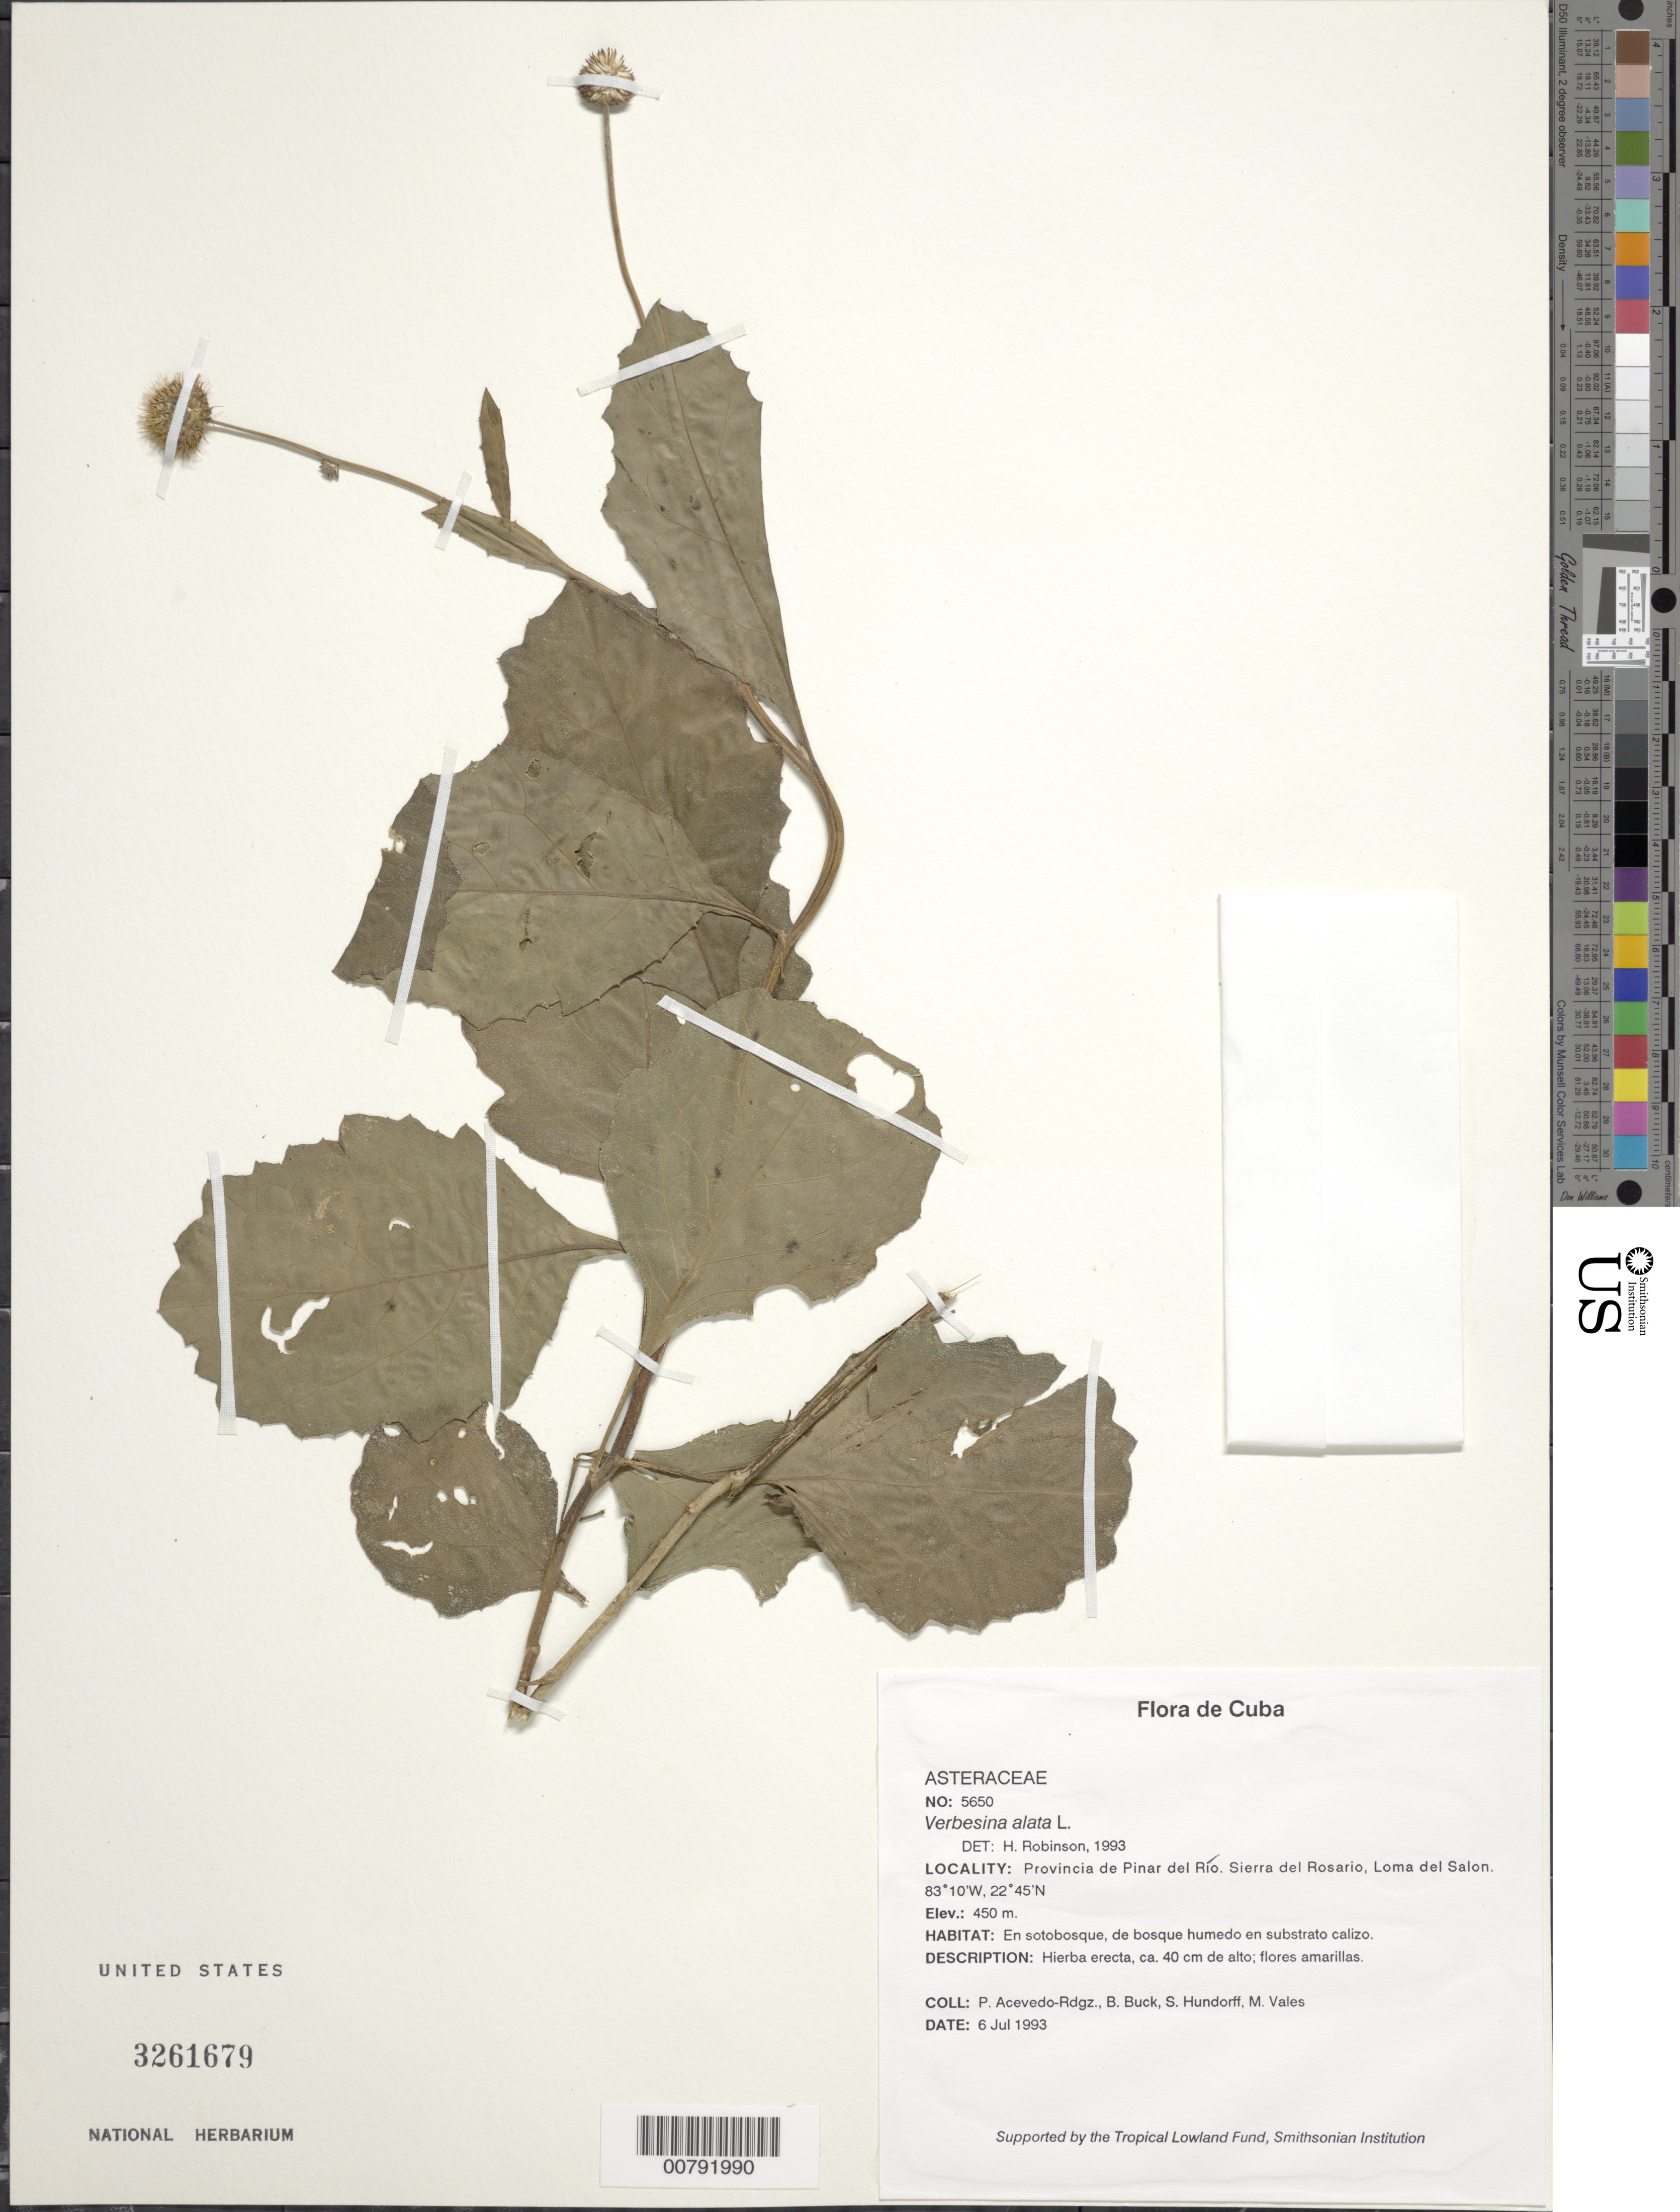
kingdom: Plantae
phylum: Tracheophyta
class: Magnoliopsida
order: Asterales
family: Asteraceae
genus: Verbesina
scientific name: Verbesina alata var. alata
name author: L.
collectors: P. Acevedo-Rodr., B. Buck, S. Hundorf & M. Vales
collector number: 5650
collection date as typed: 06 Jul 1993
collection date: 1993-07-06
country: Cuba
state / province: Pinar del Rio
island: Cuba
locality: Provincia de Pinar del Río Sierra del Rosario, Loma del Salon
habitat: En sotobosque, de bosque humedo en substrato calizo.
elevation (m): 450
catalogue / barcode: US 3261679